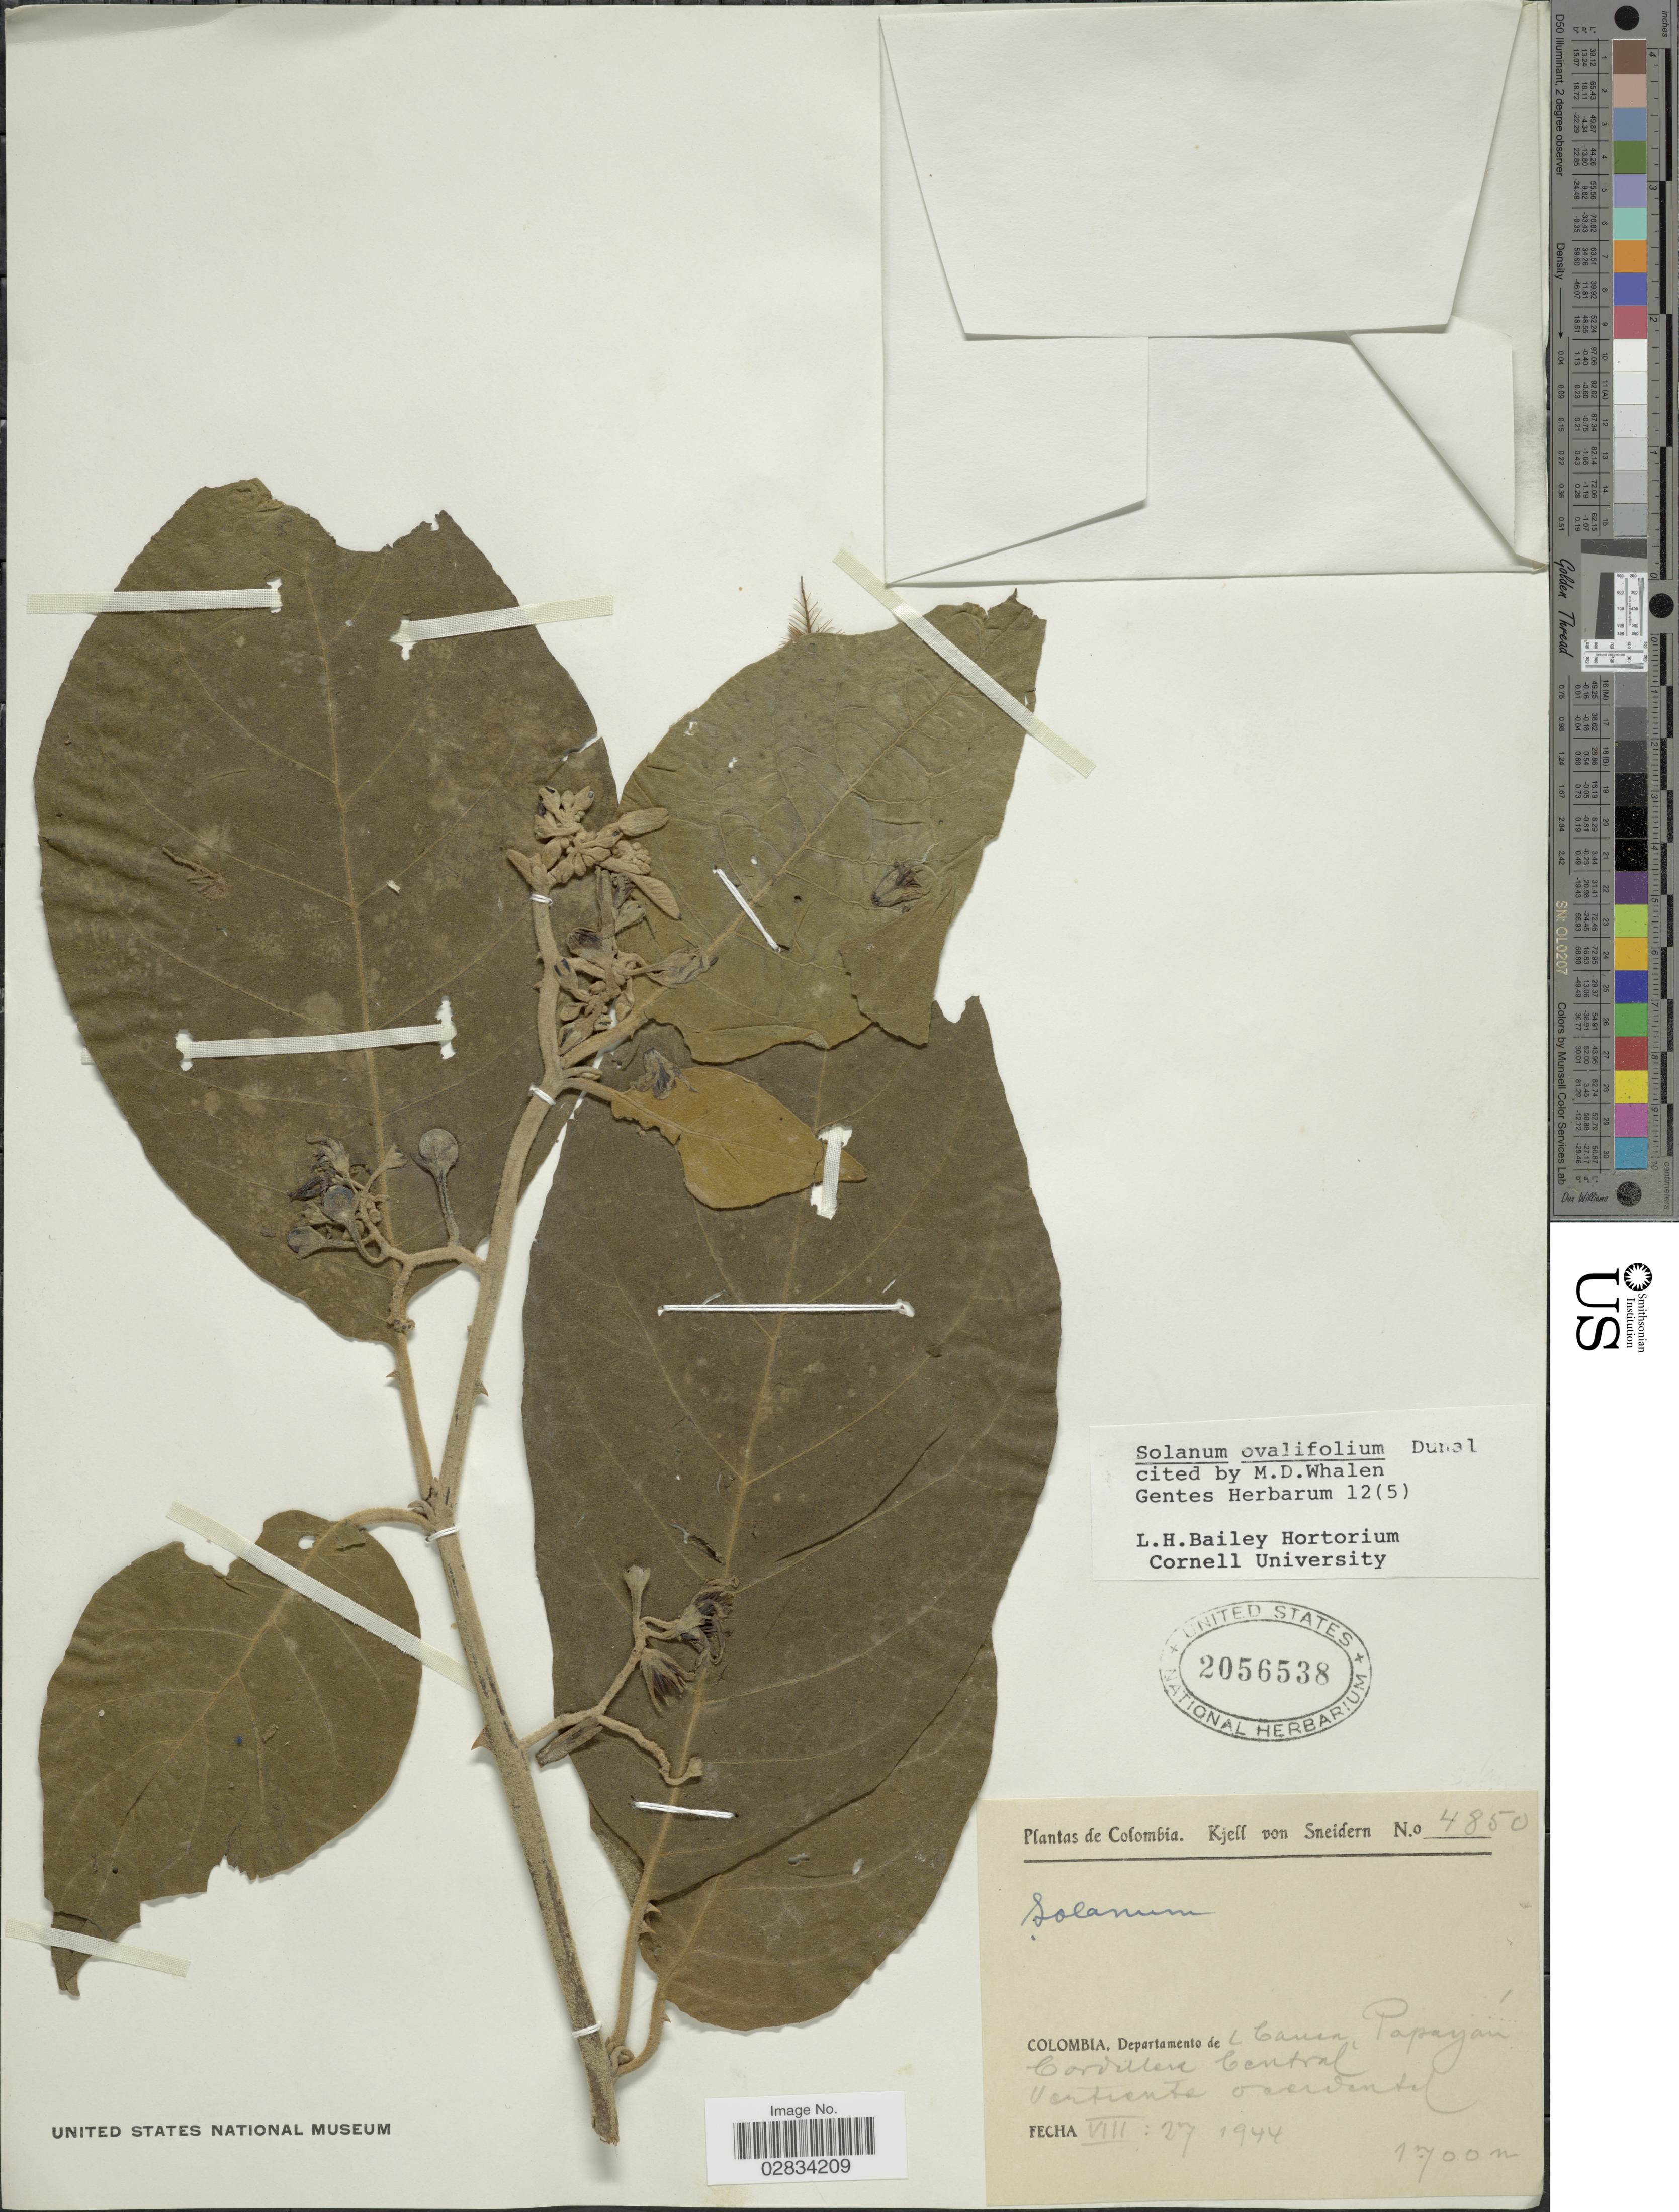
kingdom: Plantae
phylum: Tracheophyta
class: Magnoliopsida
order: Solanales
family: Solanaceae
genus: Solanum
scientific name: Solanum ovalifolium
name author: Dunal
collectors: K. von Sneidern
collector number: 4850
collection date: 1944-08-27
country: Colombia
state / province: Cauca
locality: Departamento de Cauca, Popayán, Cordillera Central, Vertiente Occidental.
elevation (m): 1700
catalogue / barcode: US 2056538